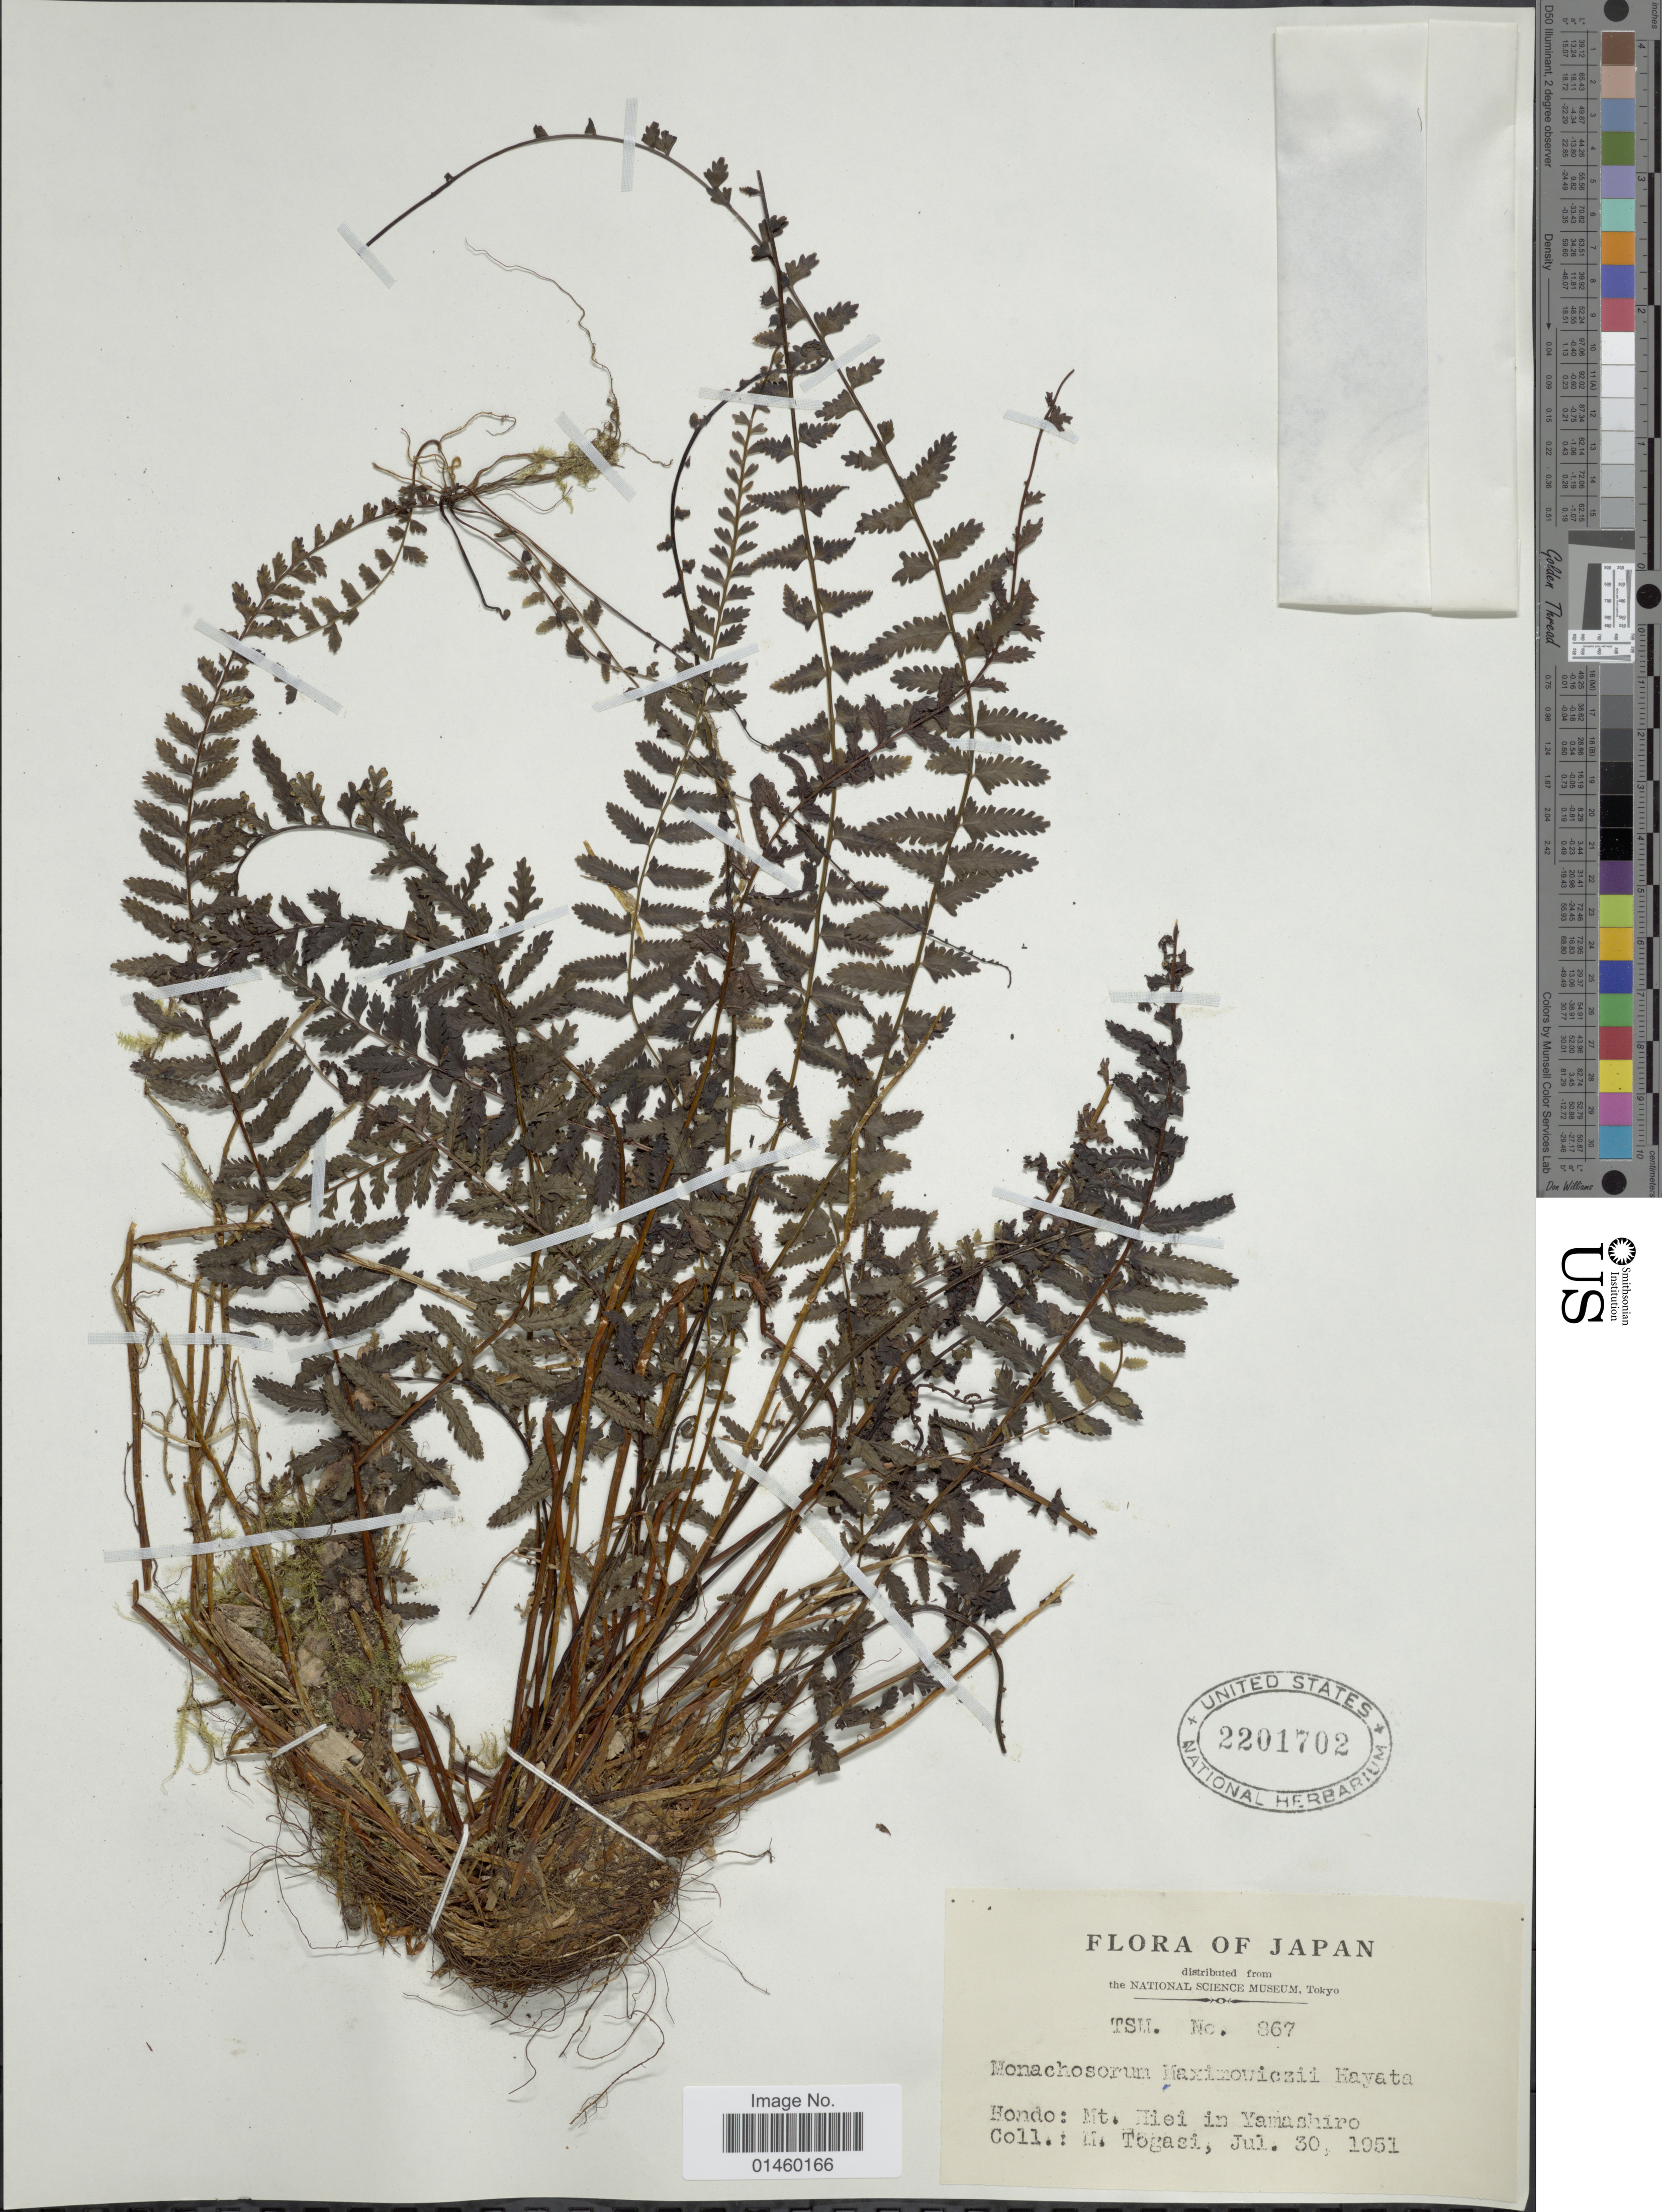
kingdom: Plantae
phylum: Tracheophyta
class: Polypodiopsida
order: Polypodiales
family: Dennstaedtiaceae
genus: Monachosorum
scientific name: Monachosorum maximowiczii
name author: (Baker) Hayata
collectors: M. Togasi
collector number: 867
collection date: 1951-07-30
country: Japan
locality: Hondo: Mt. Hiei in Yamashiro.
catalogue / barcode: US 2201702